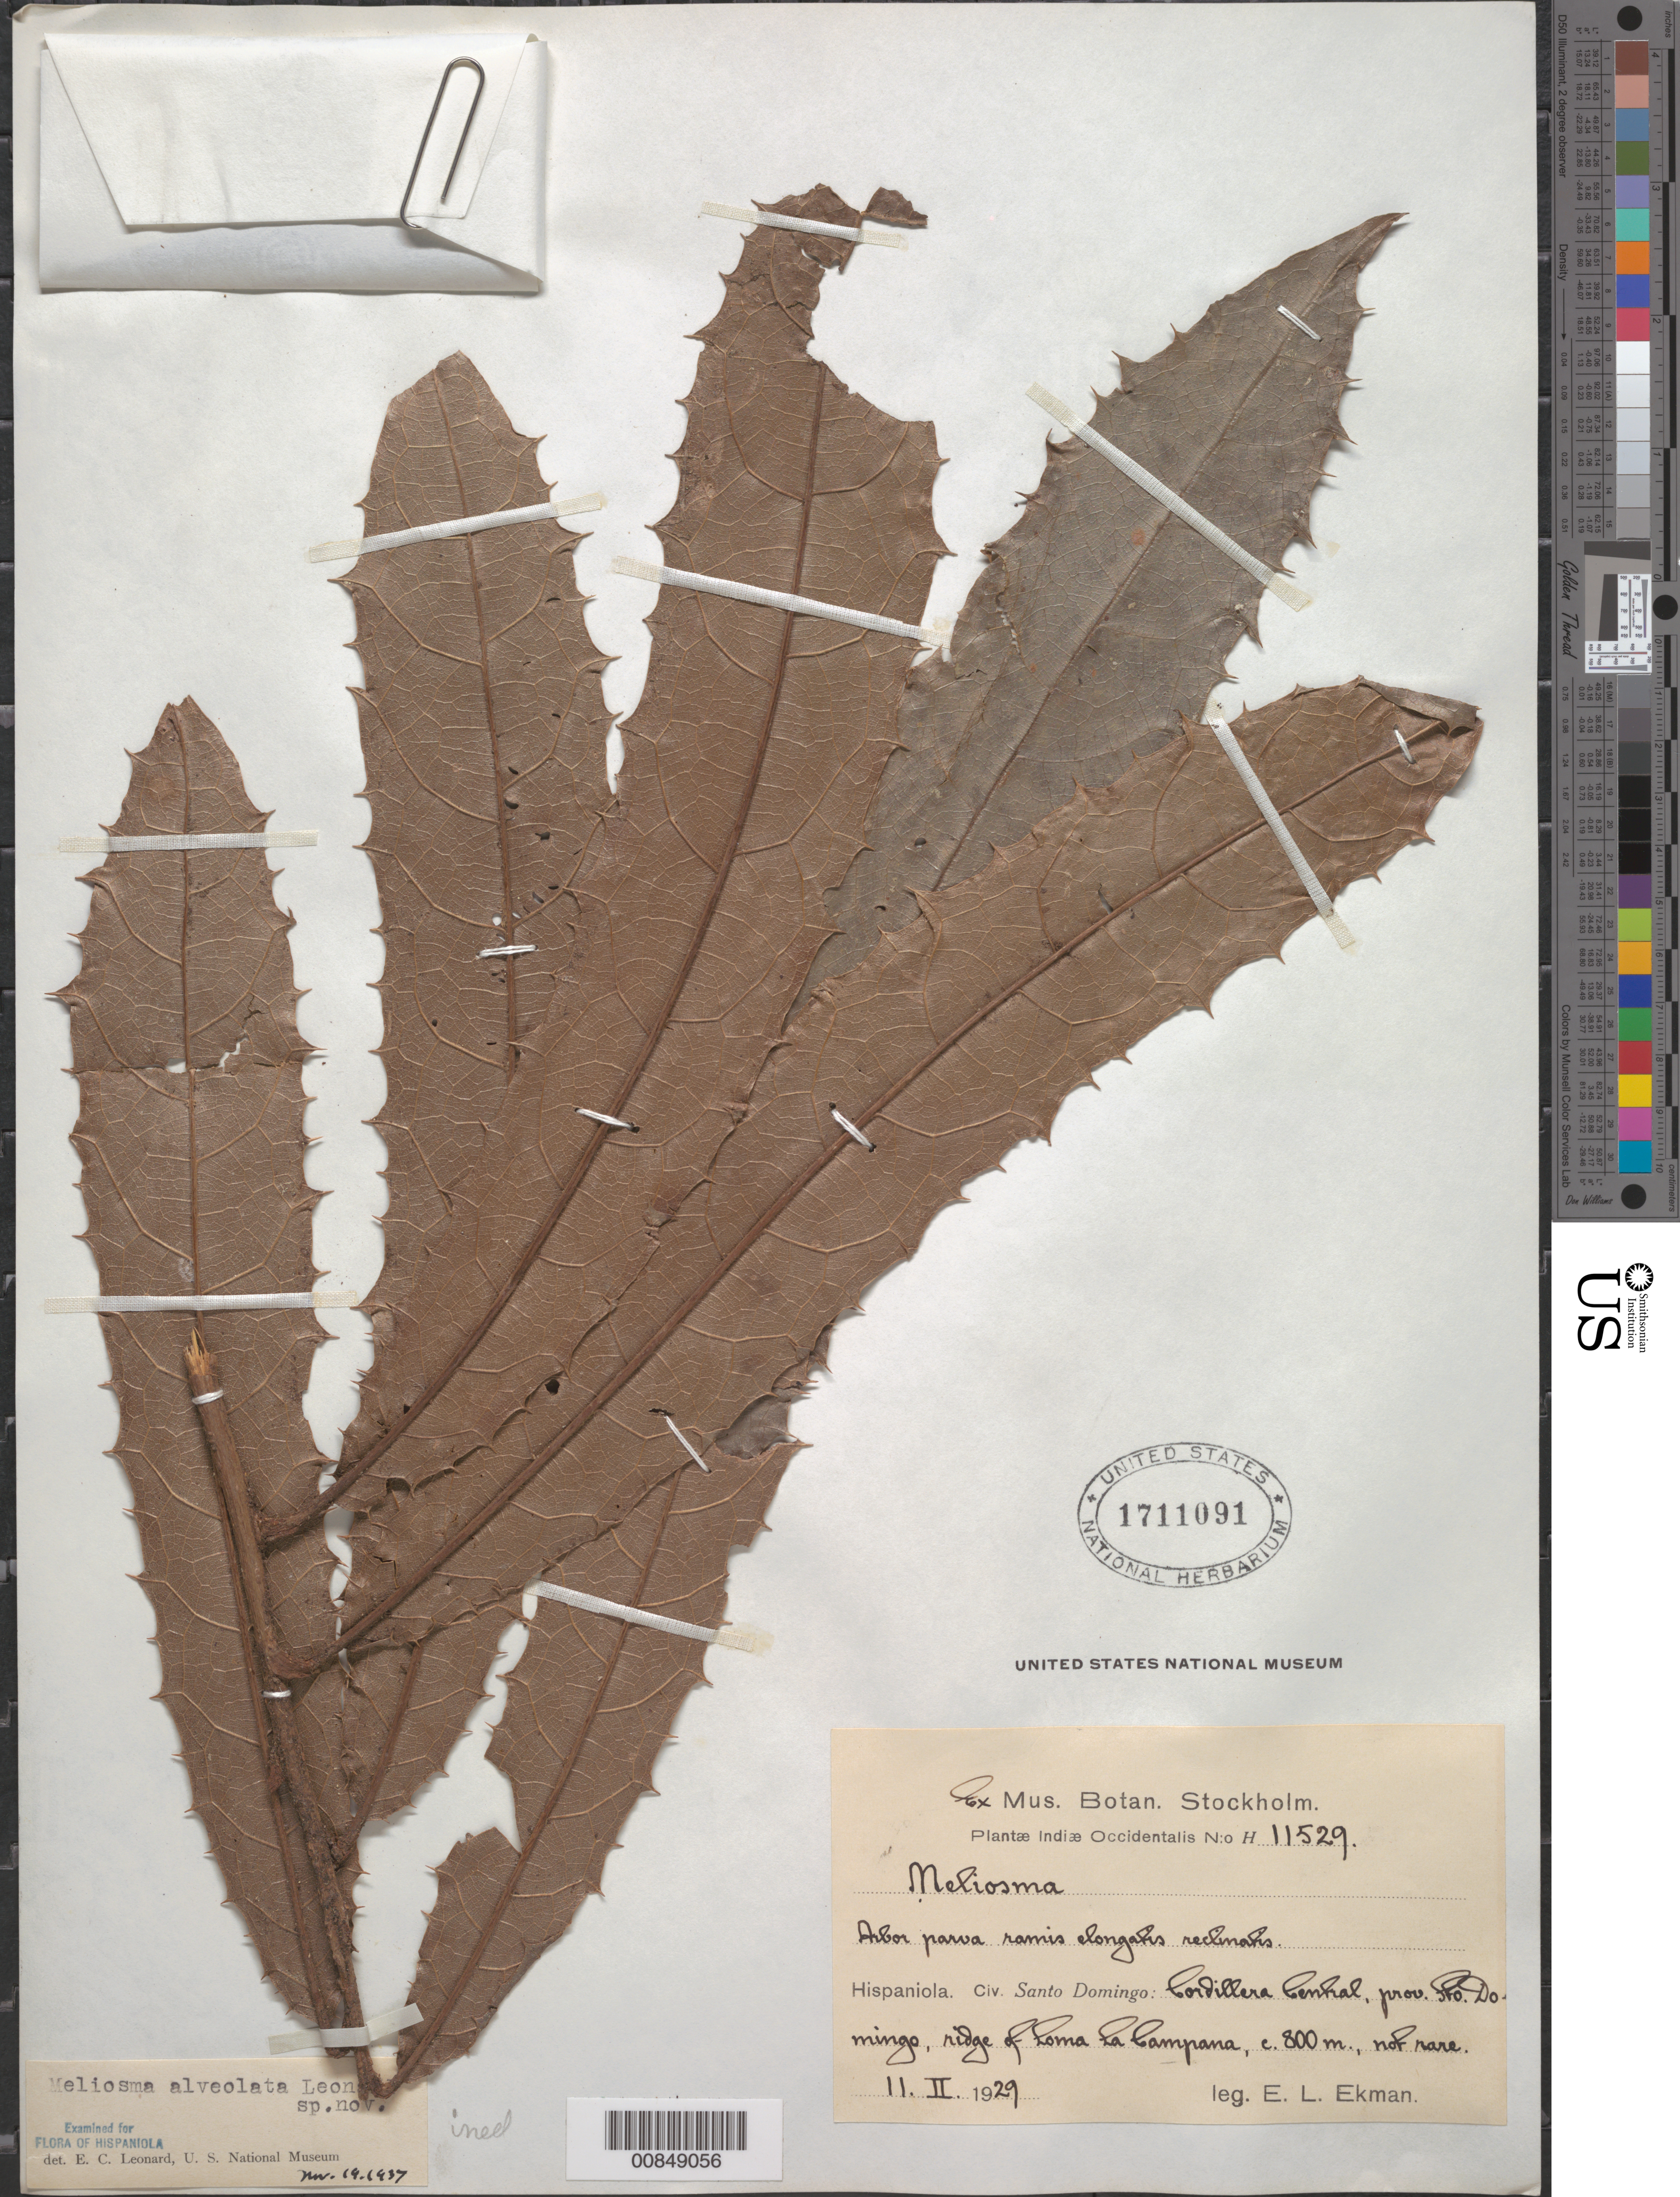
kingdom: Plantae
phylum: Tracheophyta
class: Magnoliopsida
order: Proteales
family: Sabiaceae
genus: Meliosma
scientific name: Meliosma sp.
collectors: E. L. Ekman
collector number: H 11529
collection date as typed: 11 Feb 1929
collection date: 1929-02-11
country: Dominican Republic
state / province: Distrito Nacional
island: Hispaniola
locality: Cordillera Central, ridge of Loma La Campana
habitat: Ridge of loma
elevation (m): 800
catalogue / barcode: US 1711091